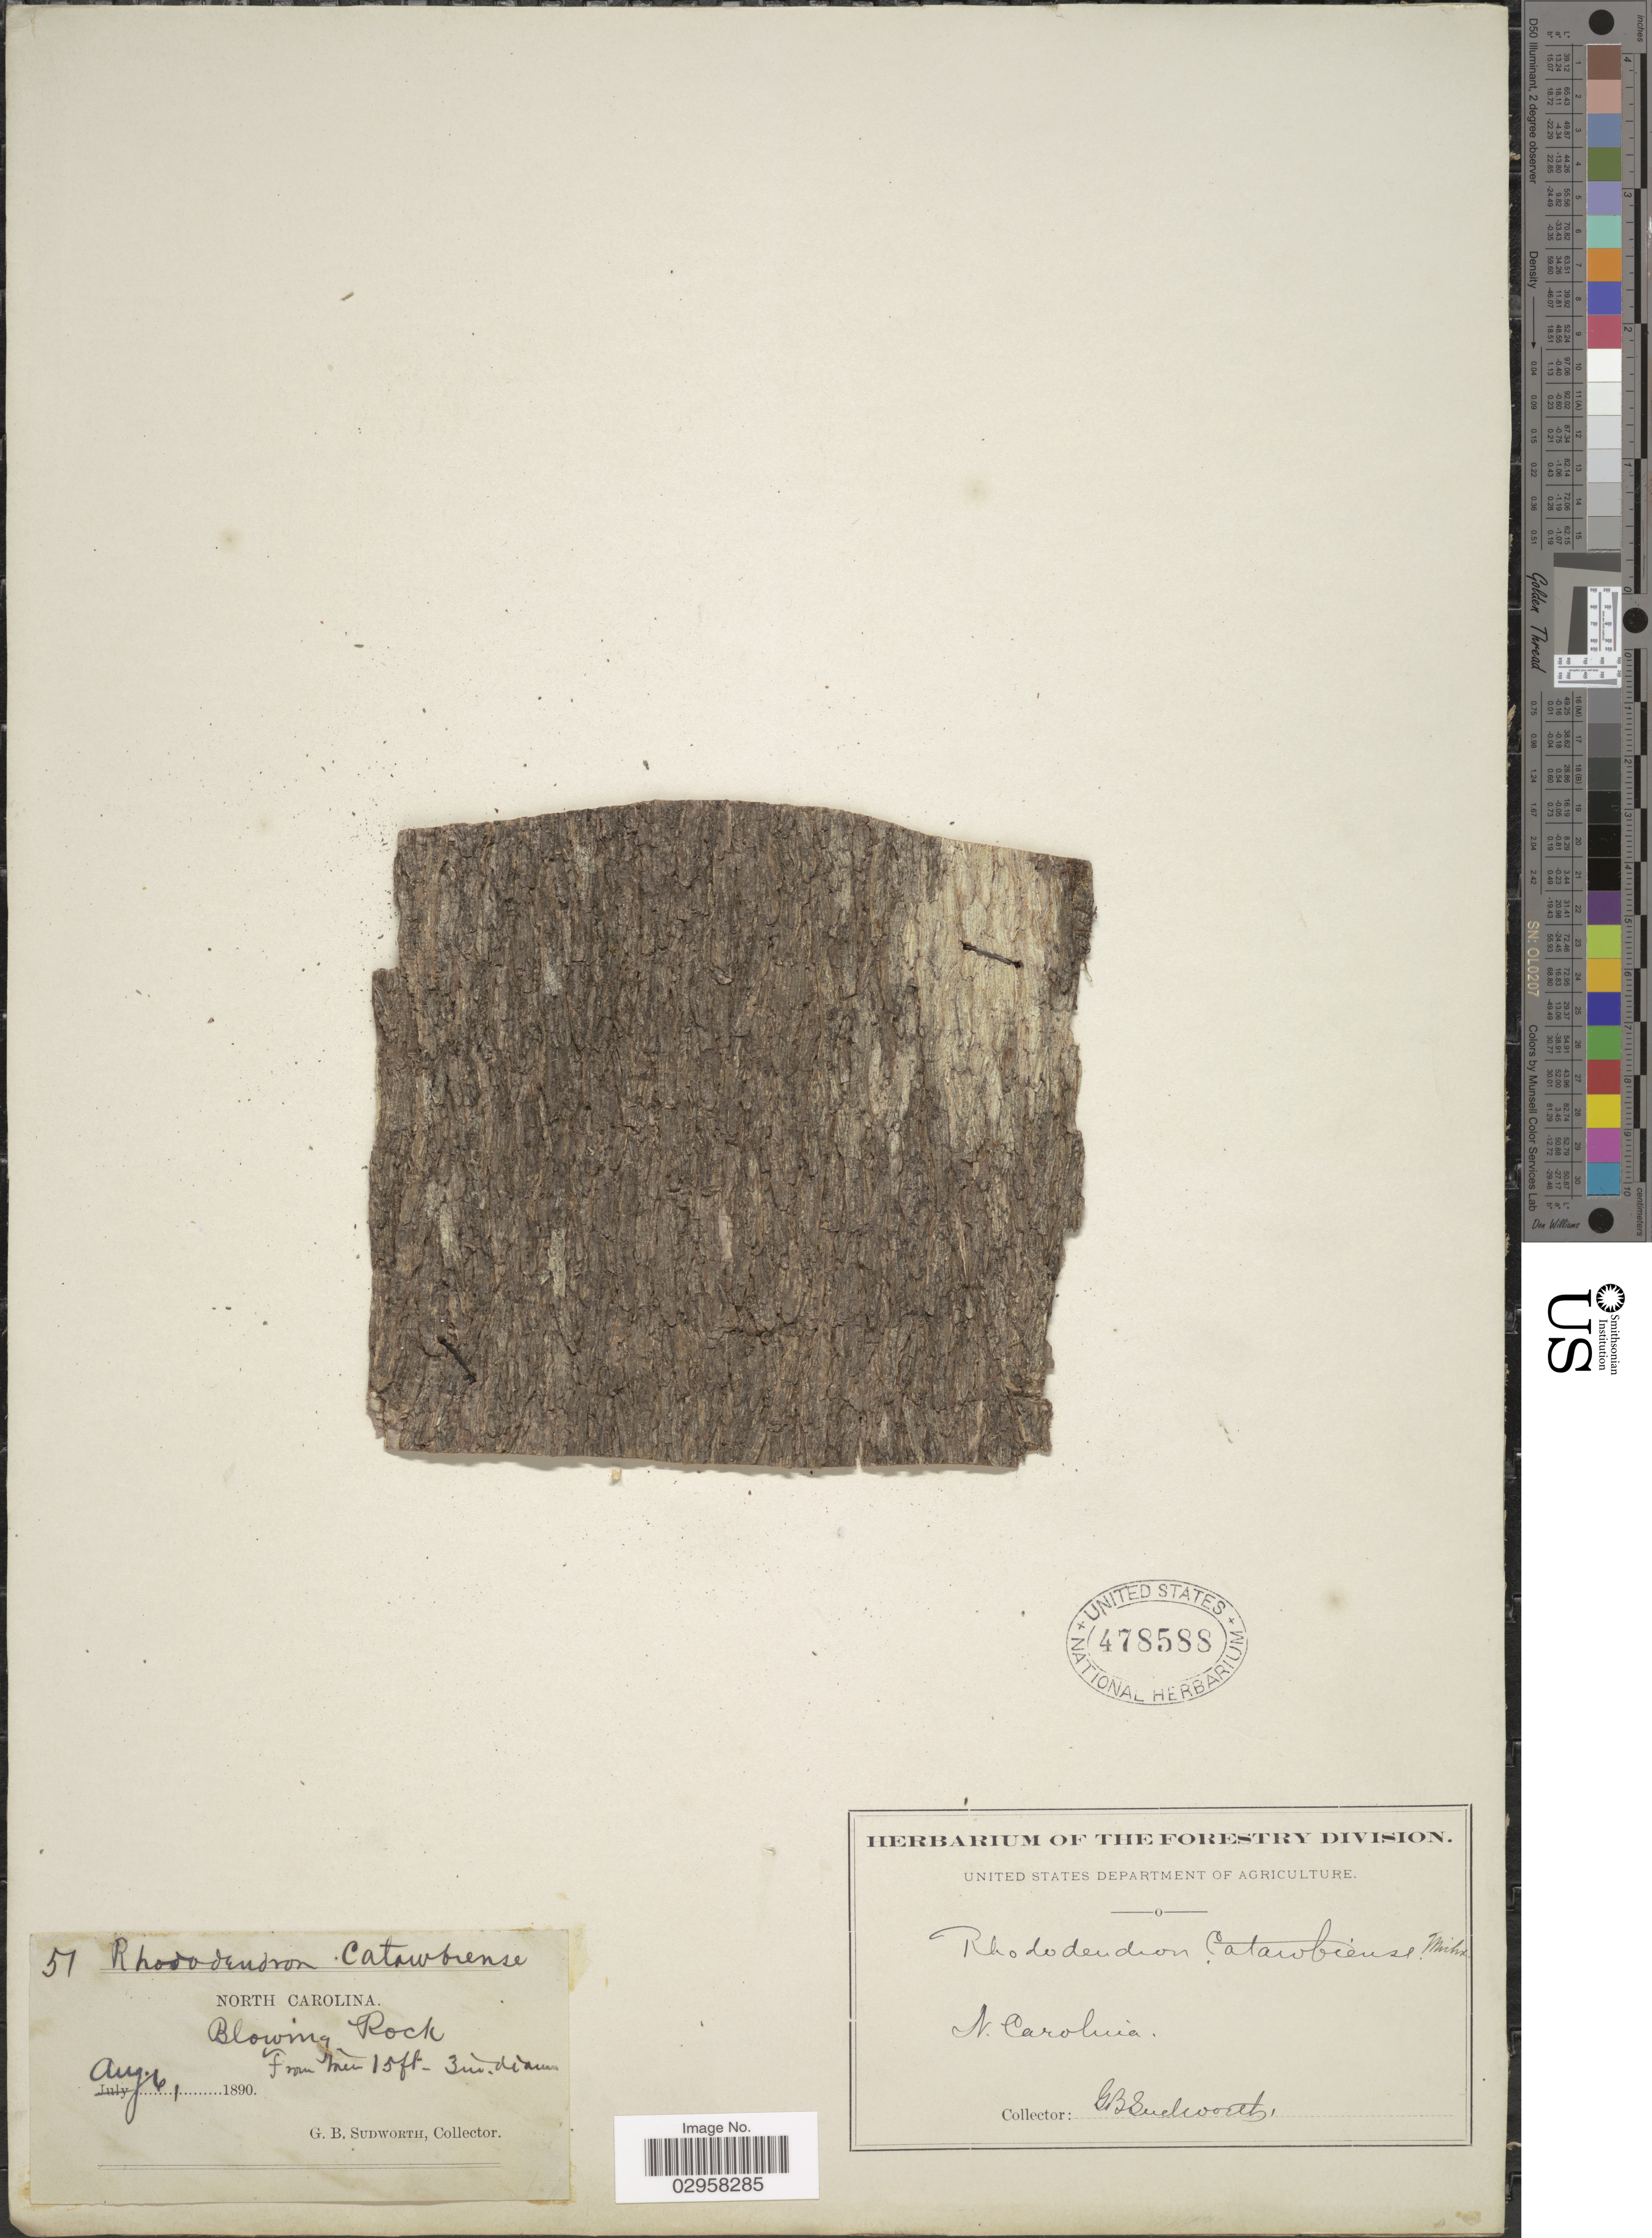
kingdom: Plantae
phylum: Tracheophyta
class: Magnoliopsida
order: Ericales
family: Ericaceae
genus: Rhododendron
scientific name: Rhododendron catawbiense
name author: Michx.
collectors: G. B. Sudworth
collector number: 51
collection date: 1890-08-06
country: United States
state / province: North Carolina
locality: Blowing Rock.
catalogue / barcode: US 478588